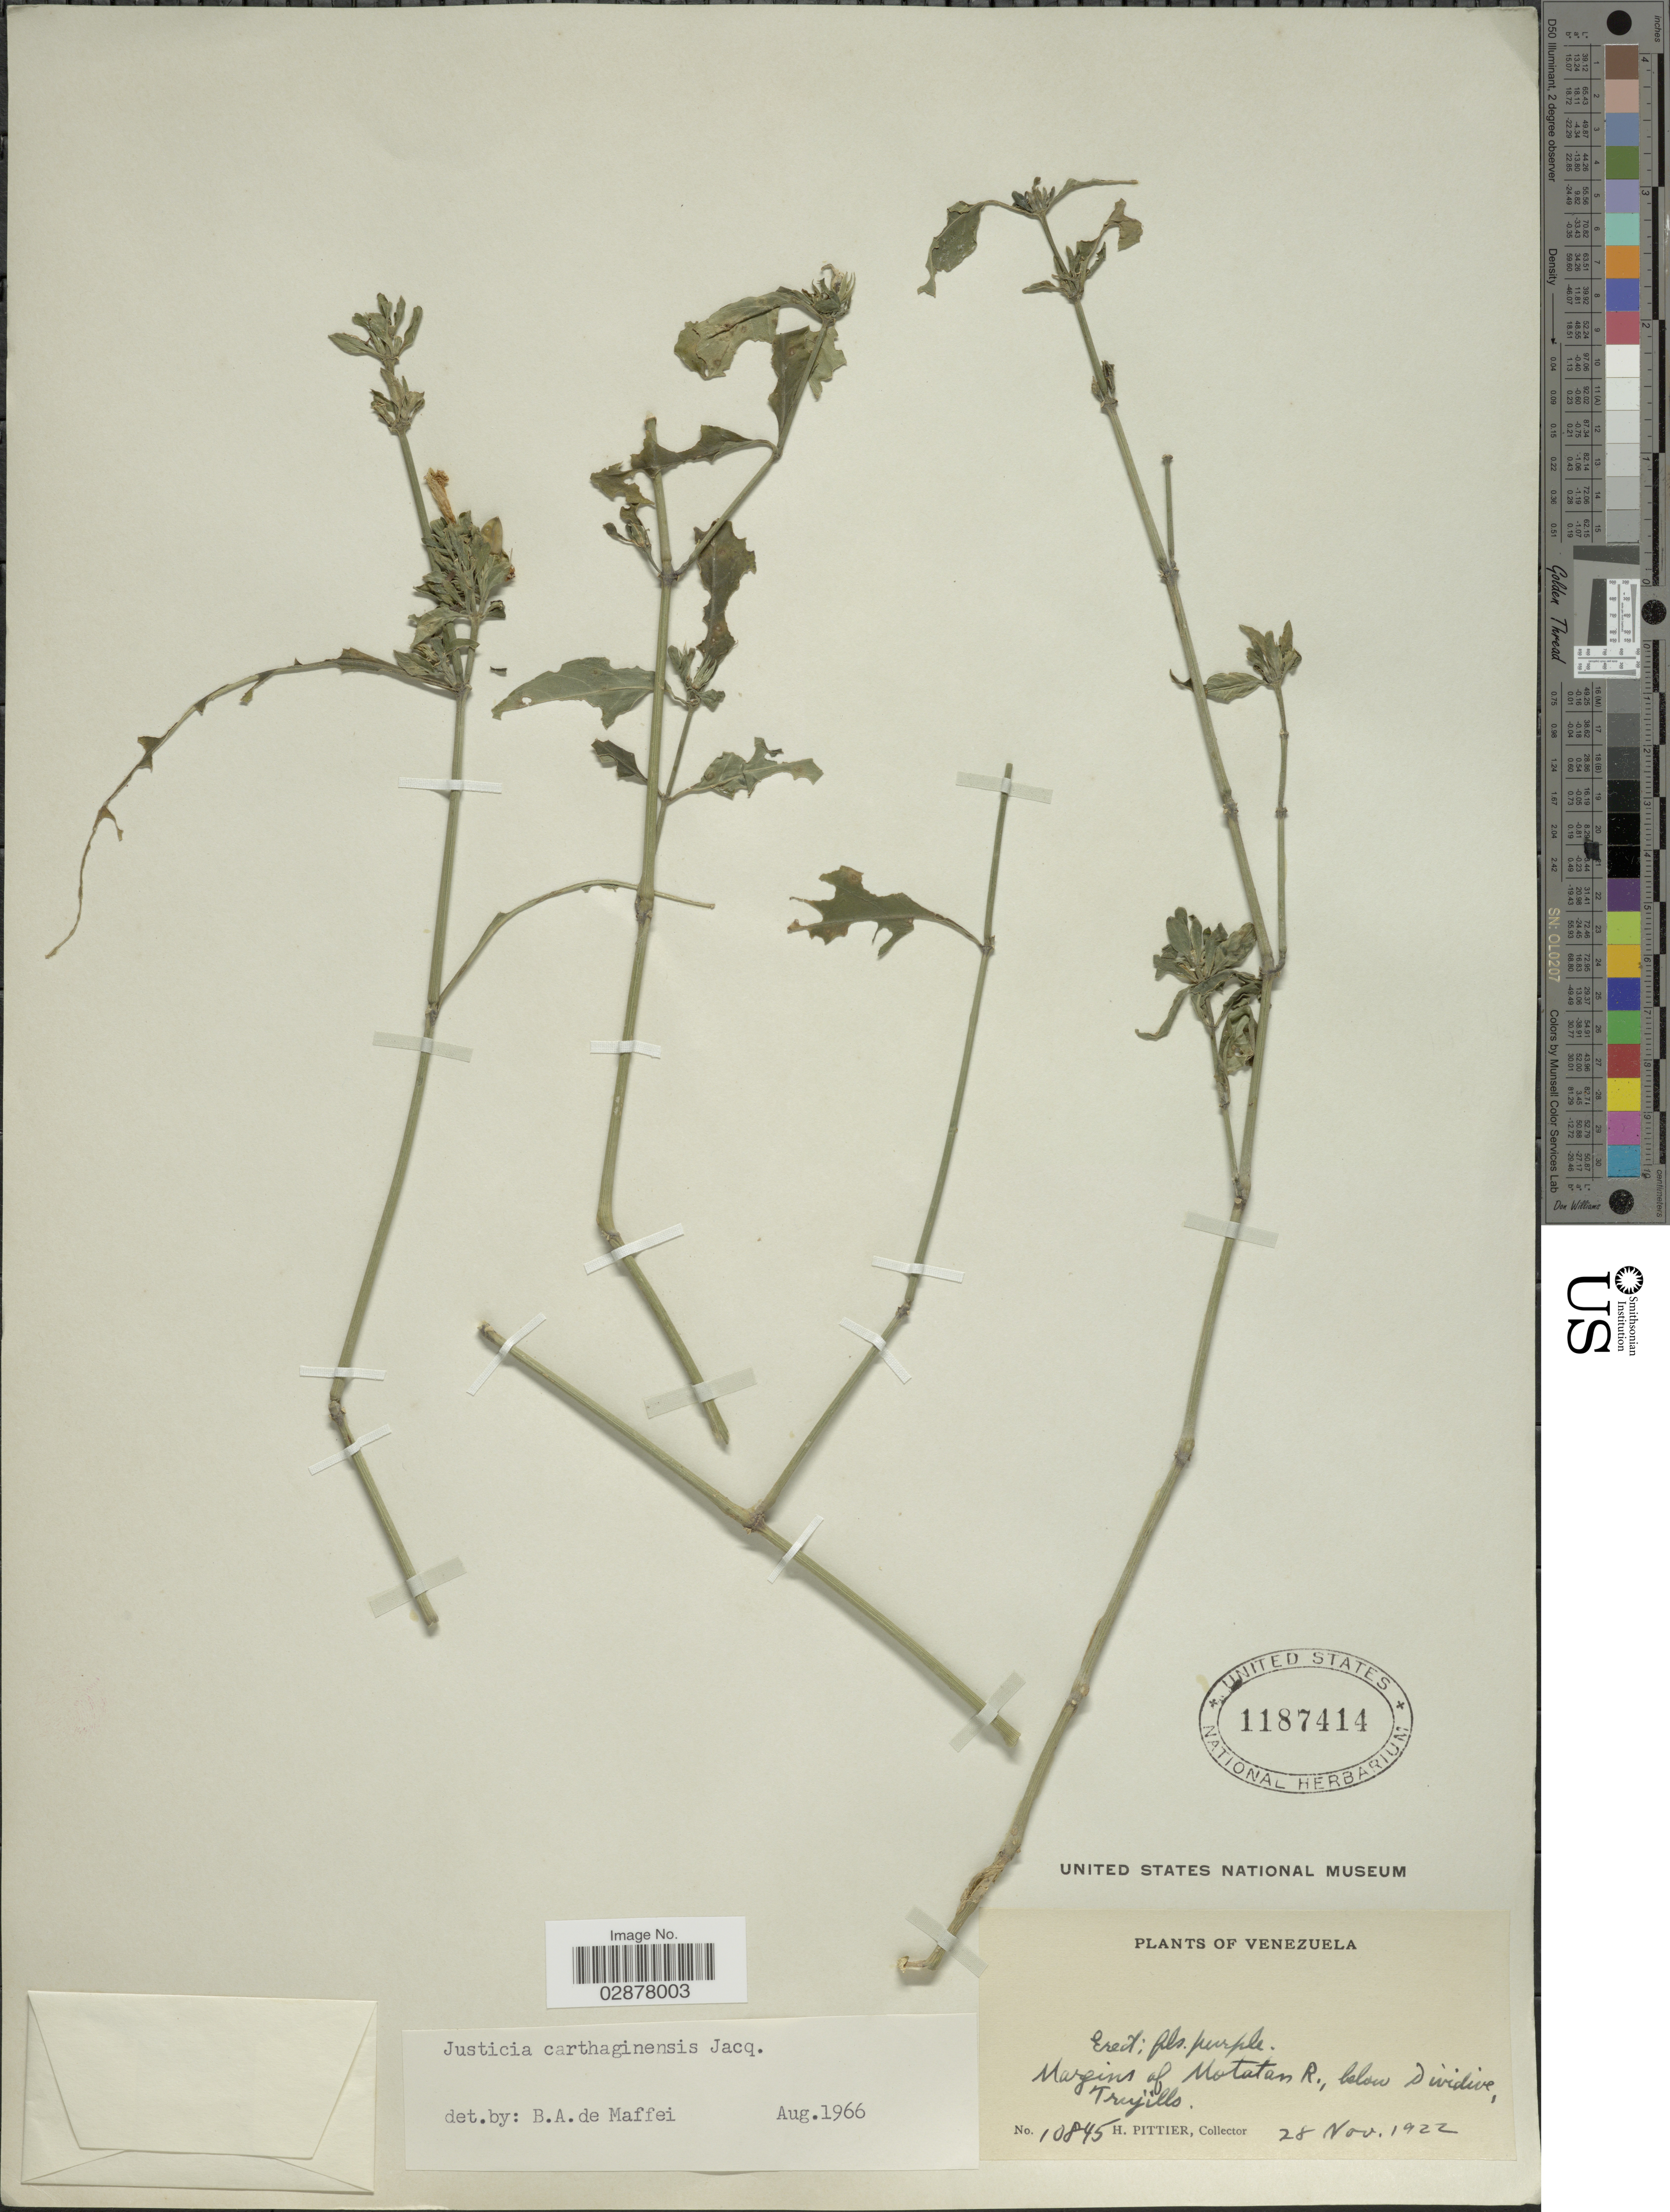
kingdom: Plantae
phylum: Tracheophyta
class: Magnoliopsida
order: Lamiales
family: Acanthaceae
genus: Justicia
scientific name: Justicia carthaginensis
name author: Jacq.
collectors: H. F. Pittier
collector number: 10845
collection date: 1922-11-28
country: Venezuela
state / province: Trujillo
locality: Margins of Motatan R., below Dividive Trujillo.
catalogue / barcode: US 1187414